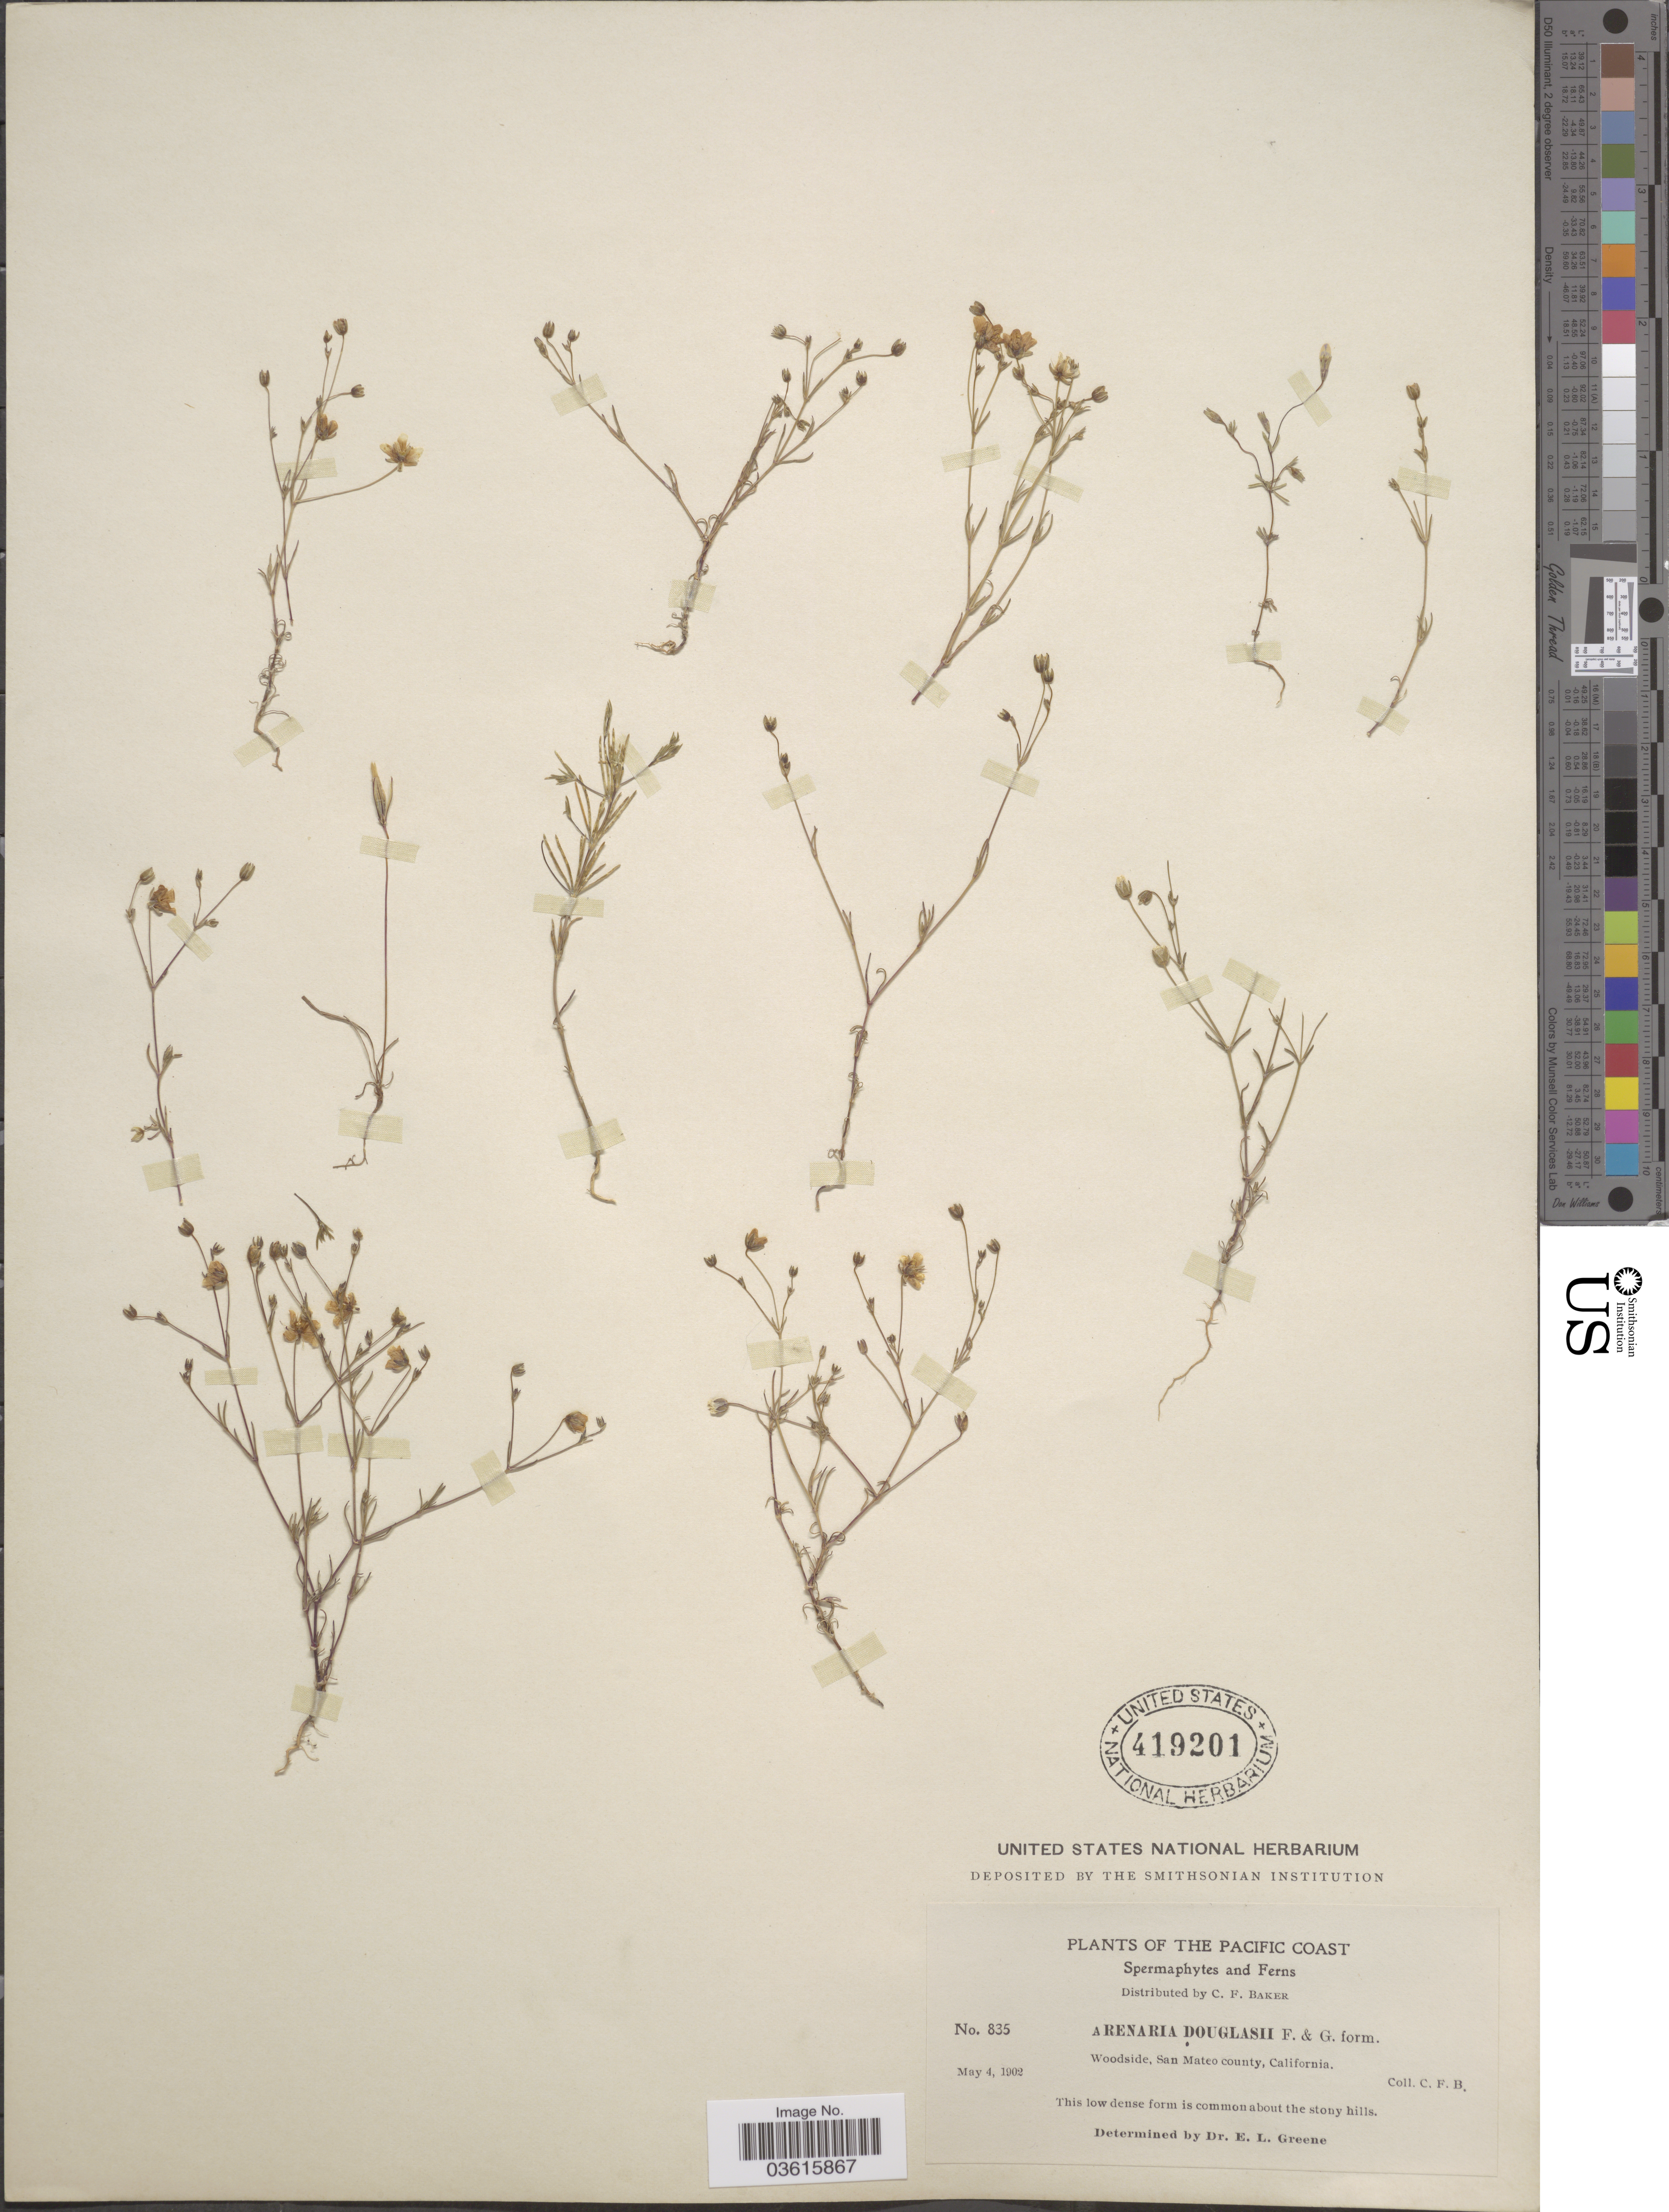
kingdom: Plantae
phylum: Tracheophyta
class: Magnoliopsida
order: Caryophyllales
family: Caryophyllaceae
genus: Minuartia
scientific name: Minuartia douglasii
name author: Mattf.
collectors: C. F. Baker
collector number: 835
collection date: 1902-05-04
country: United States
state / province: California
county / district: San Mateo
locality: The Pacific Coast. Woodside, San Mateo county.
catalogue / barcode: US 419201